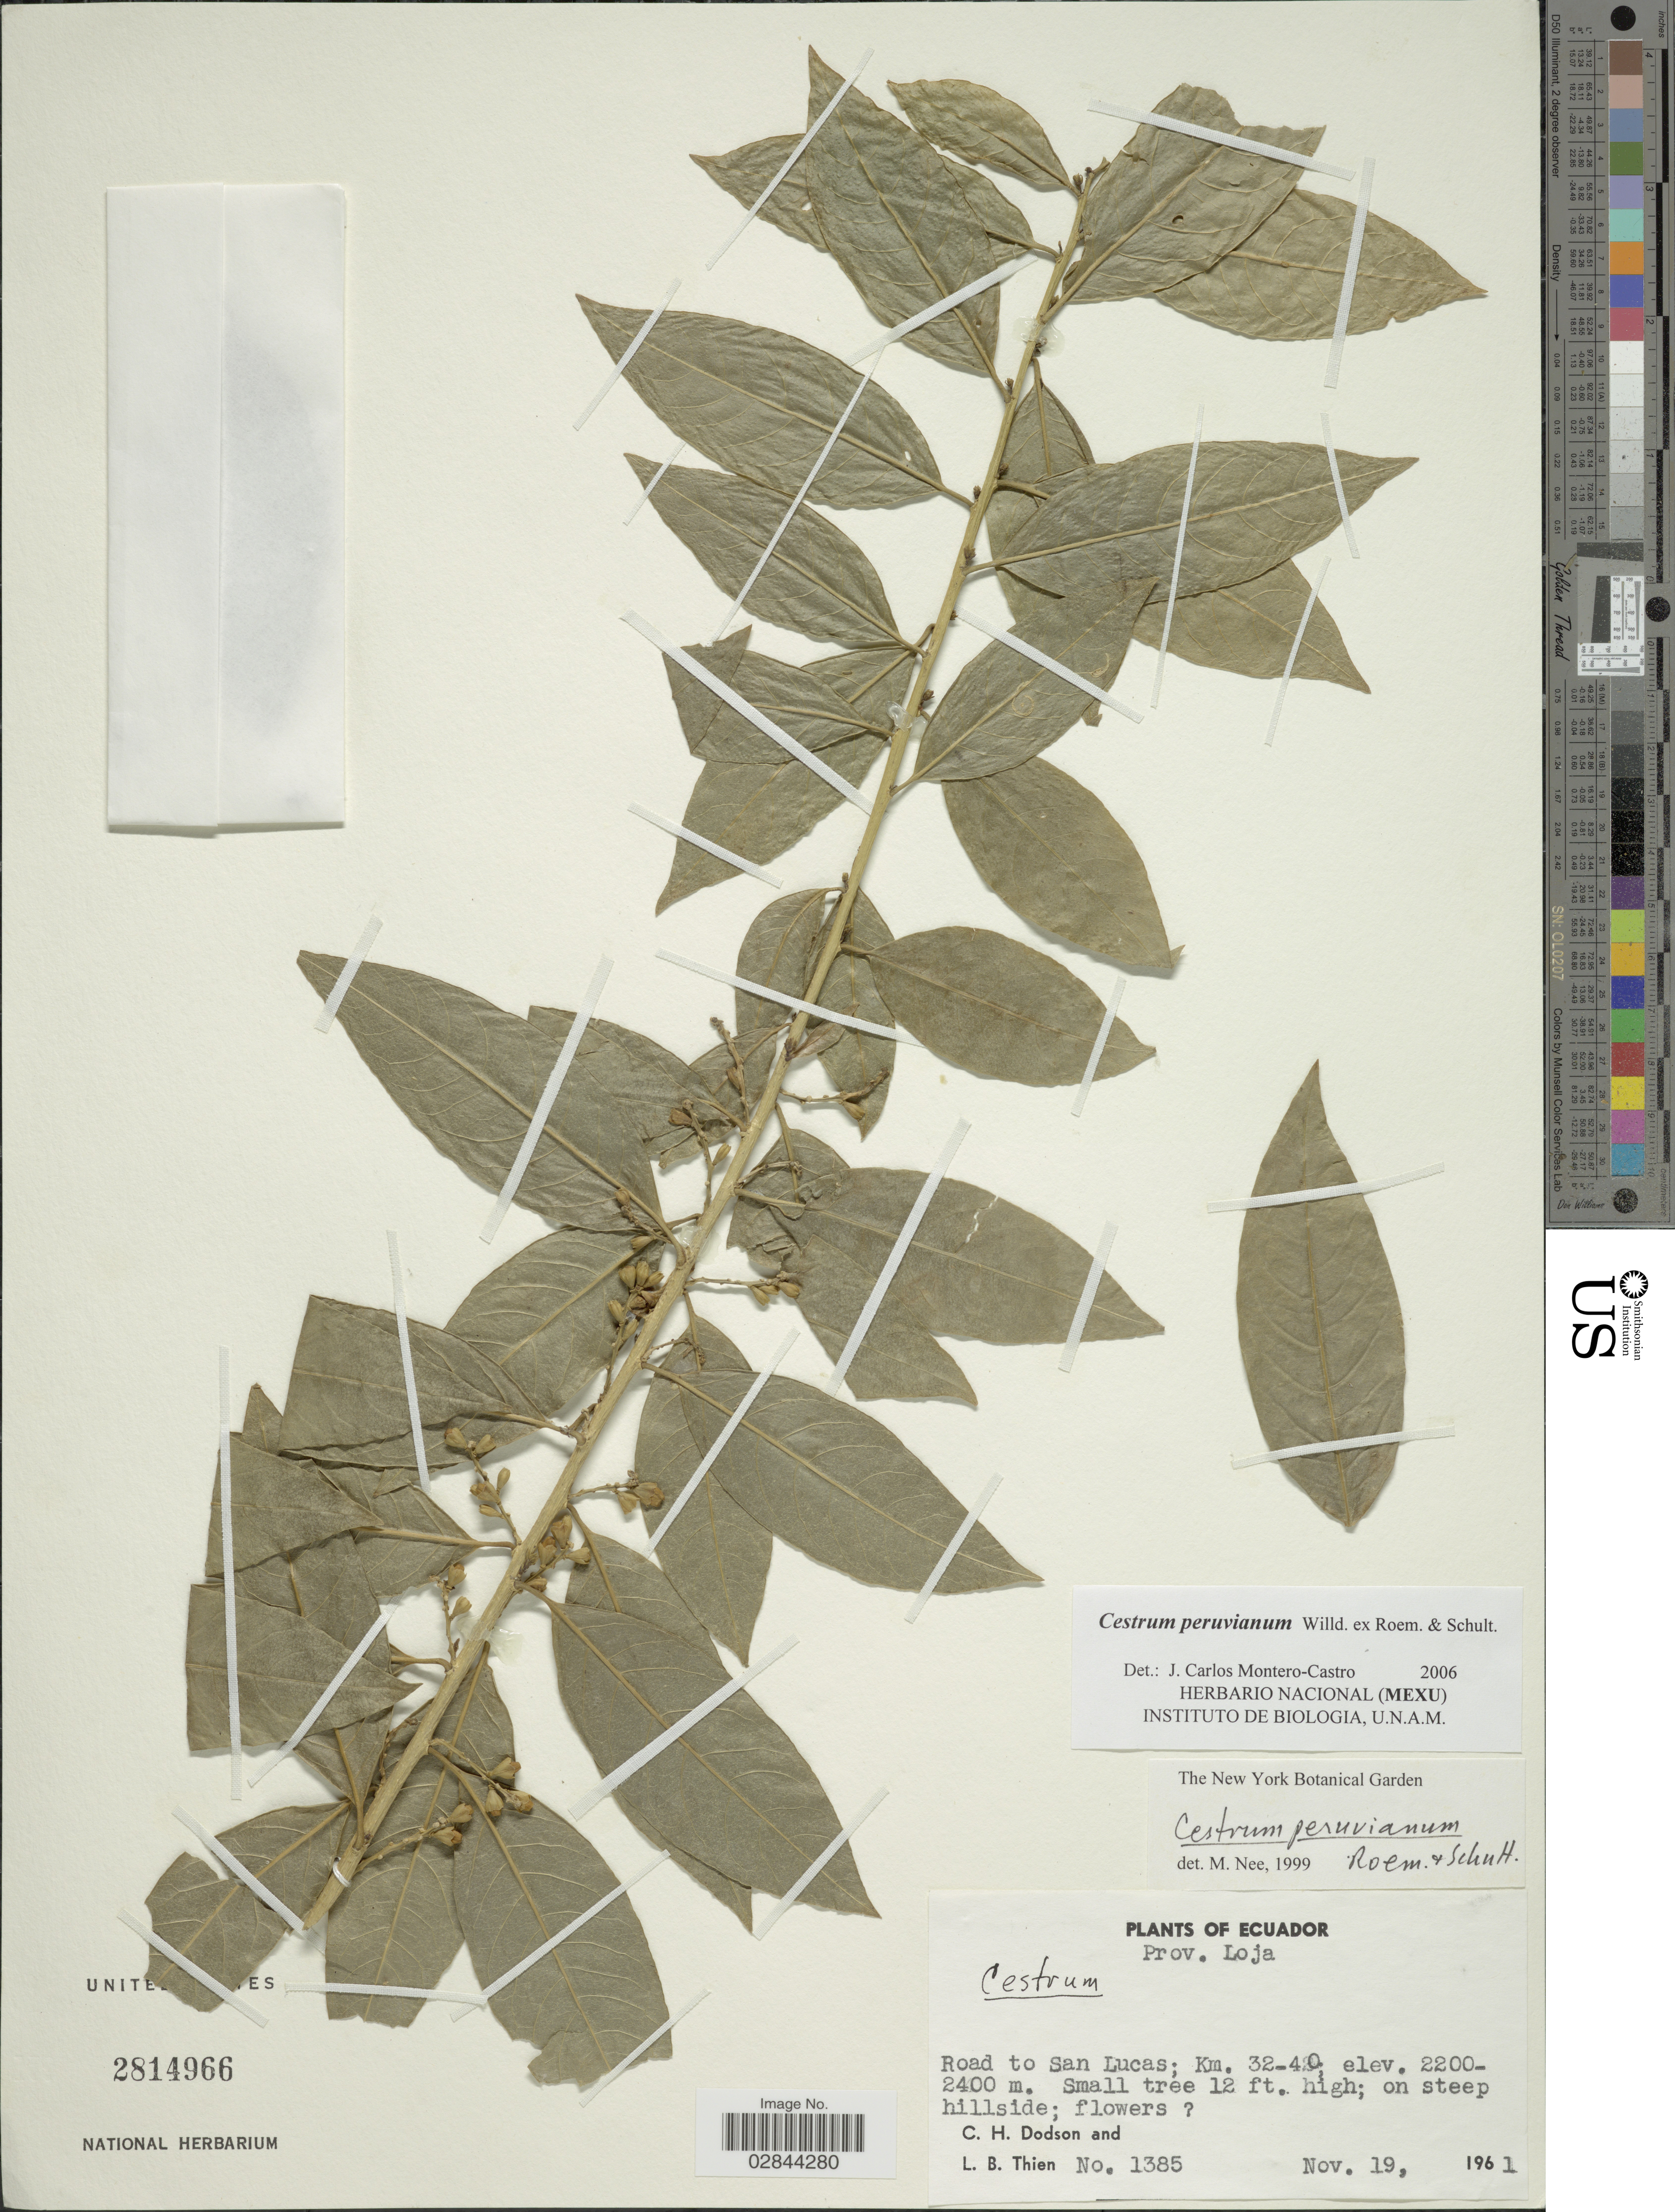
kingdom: Plantae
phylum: Tracheophyta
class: Magnoliopsida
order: Solanales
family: Solanaceae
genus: Cestrum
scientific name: Cestrum affine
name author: Kunth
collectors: C. H. Dodson & L. Thien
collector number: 1385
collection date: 1961-11-19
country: Ecuador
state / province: Loja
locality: Road to San Lucas, Km. 32-40.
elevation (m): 2200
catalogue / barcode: US 2814966